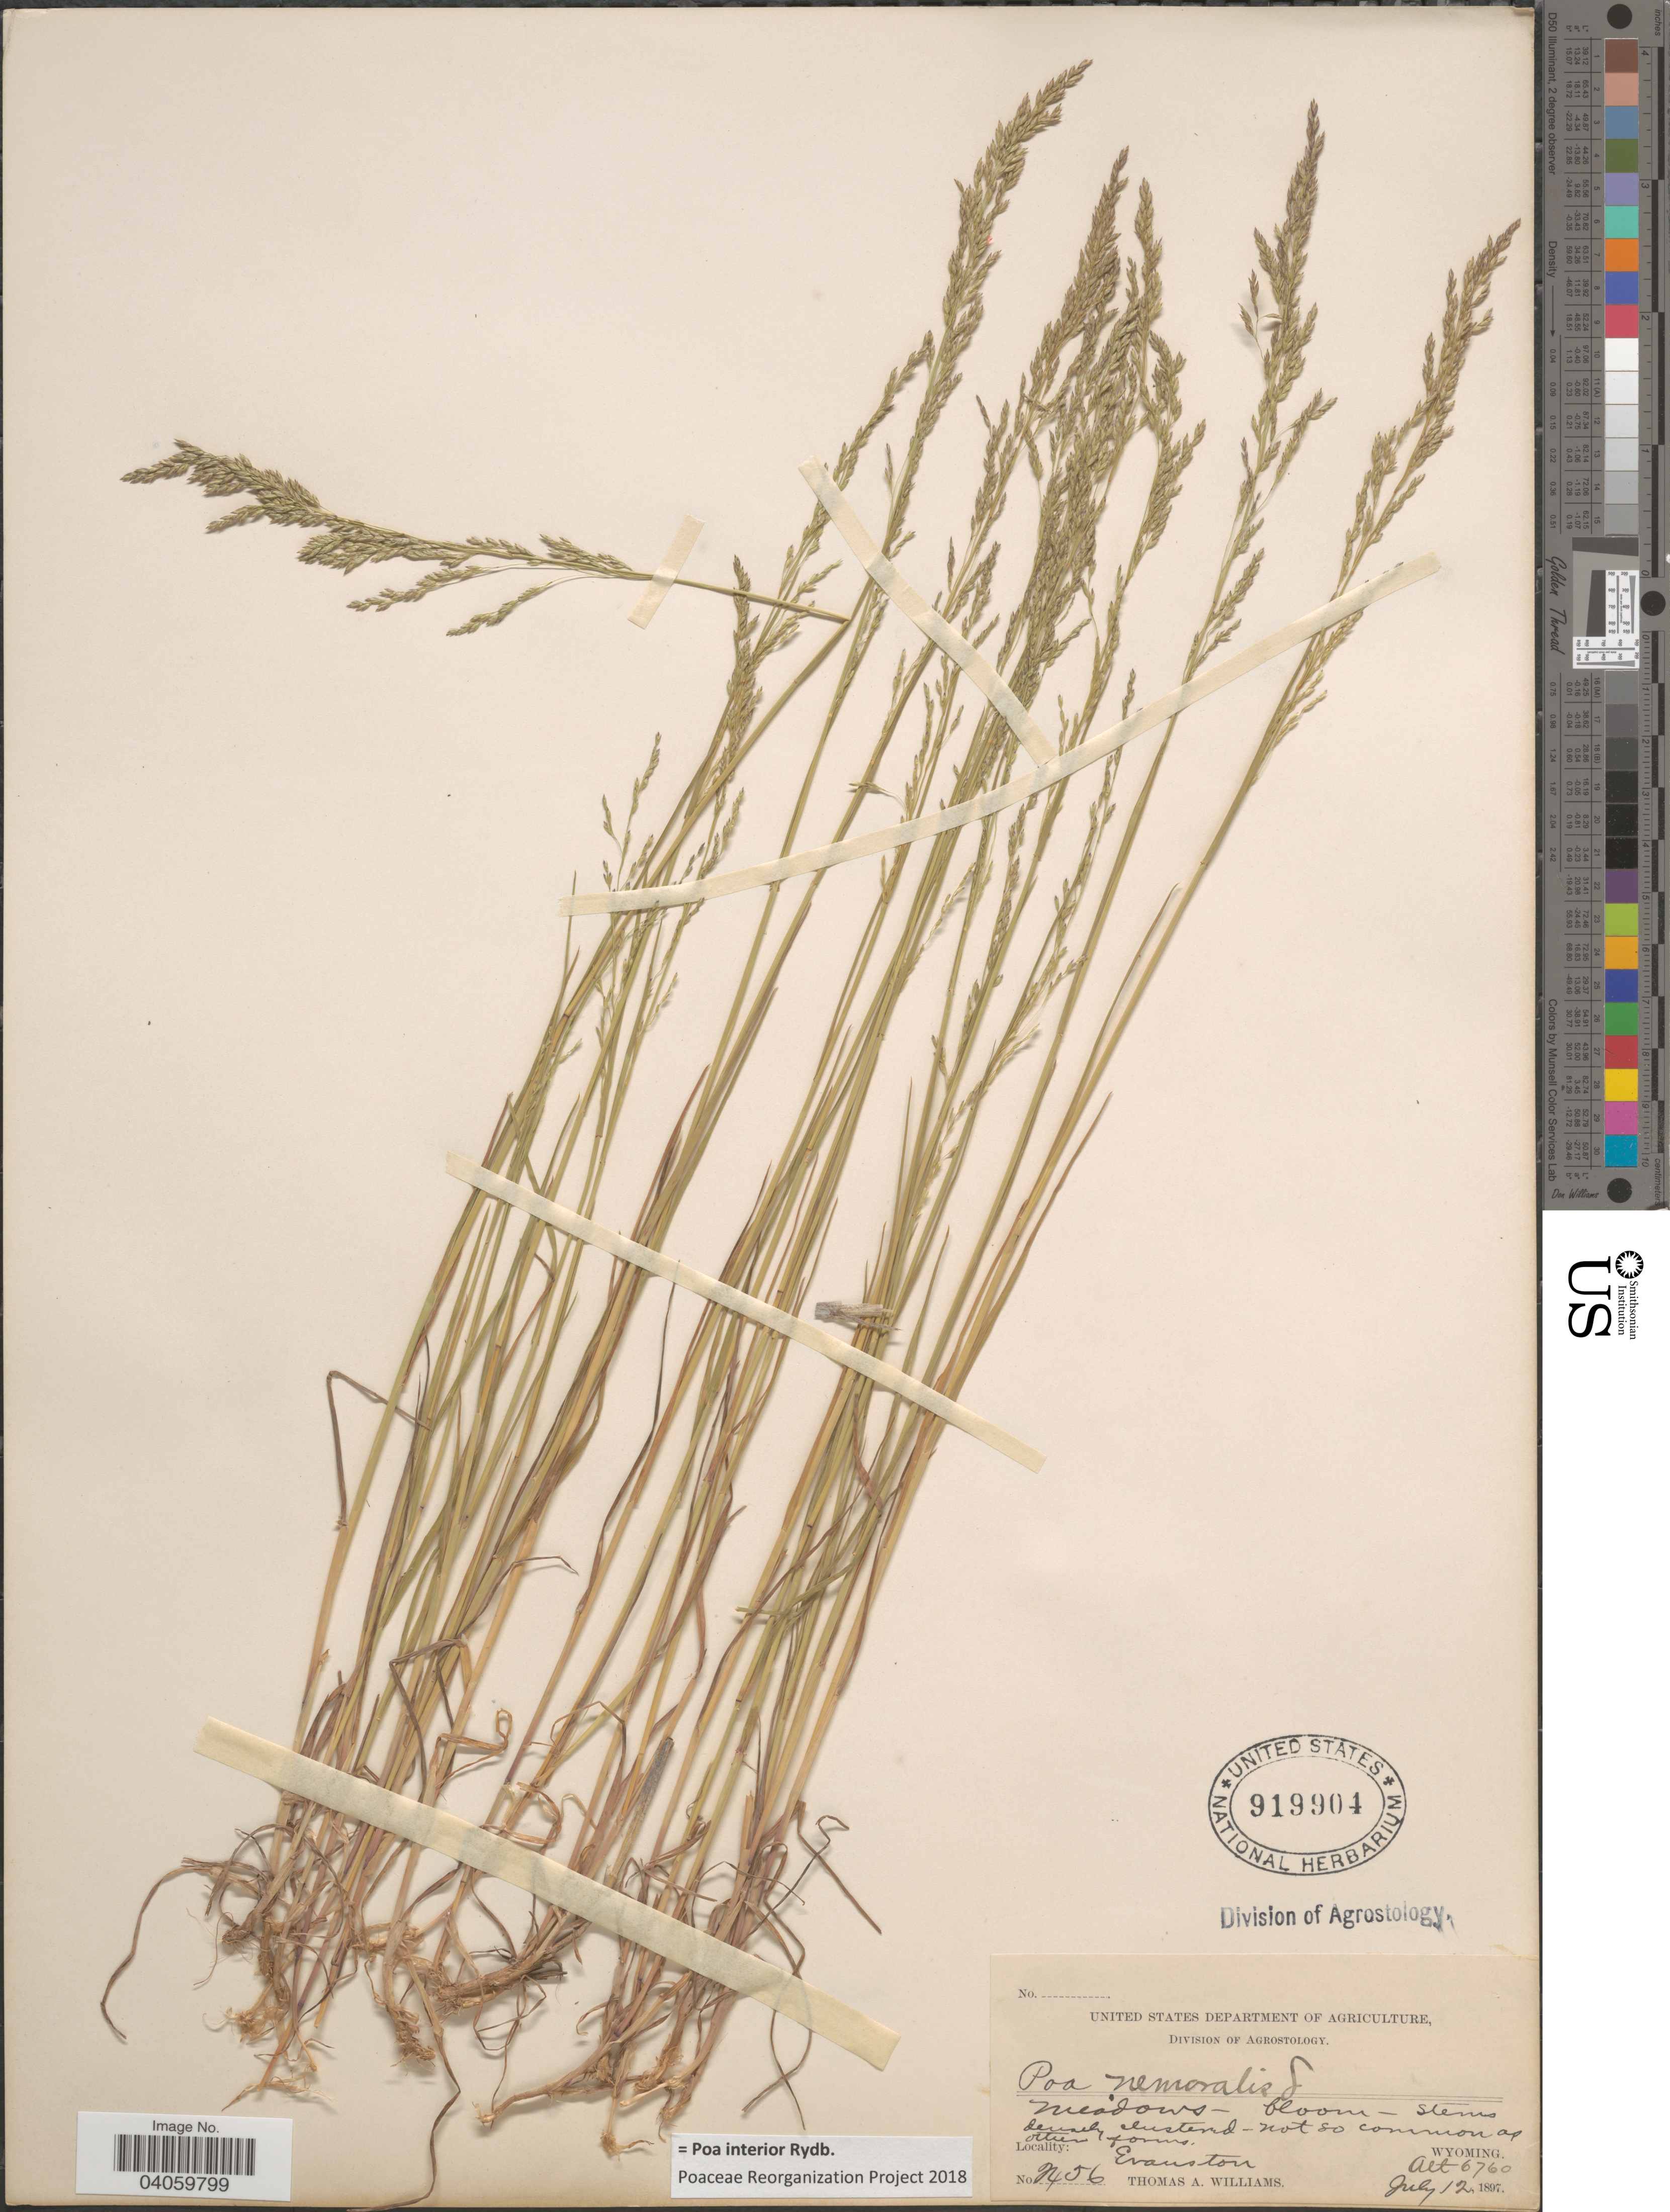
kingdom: Plantae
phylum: Tracheophyta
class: Liliopsida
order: Poales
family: Poaceae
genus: Poa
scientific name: Poa interior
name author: Rydb.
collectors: T. A. Williams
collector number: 2456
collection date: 1897-07-12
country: United States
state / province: Wyoming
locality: Evanston.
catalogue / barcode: US 919904